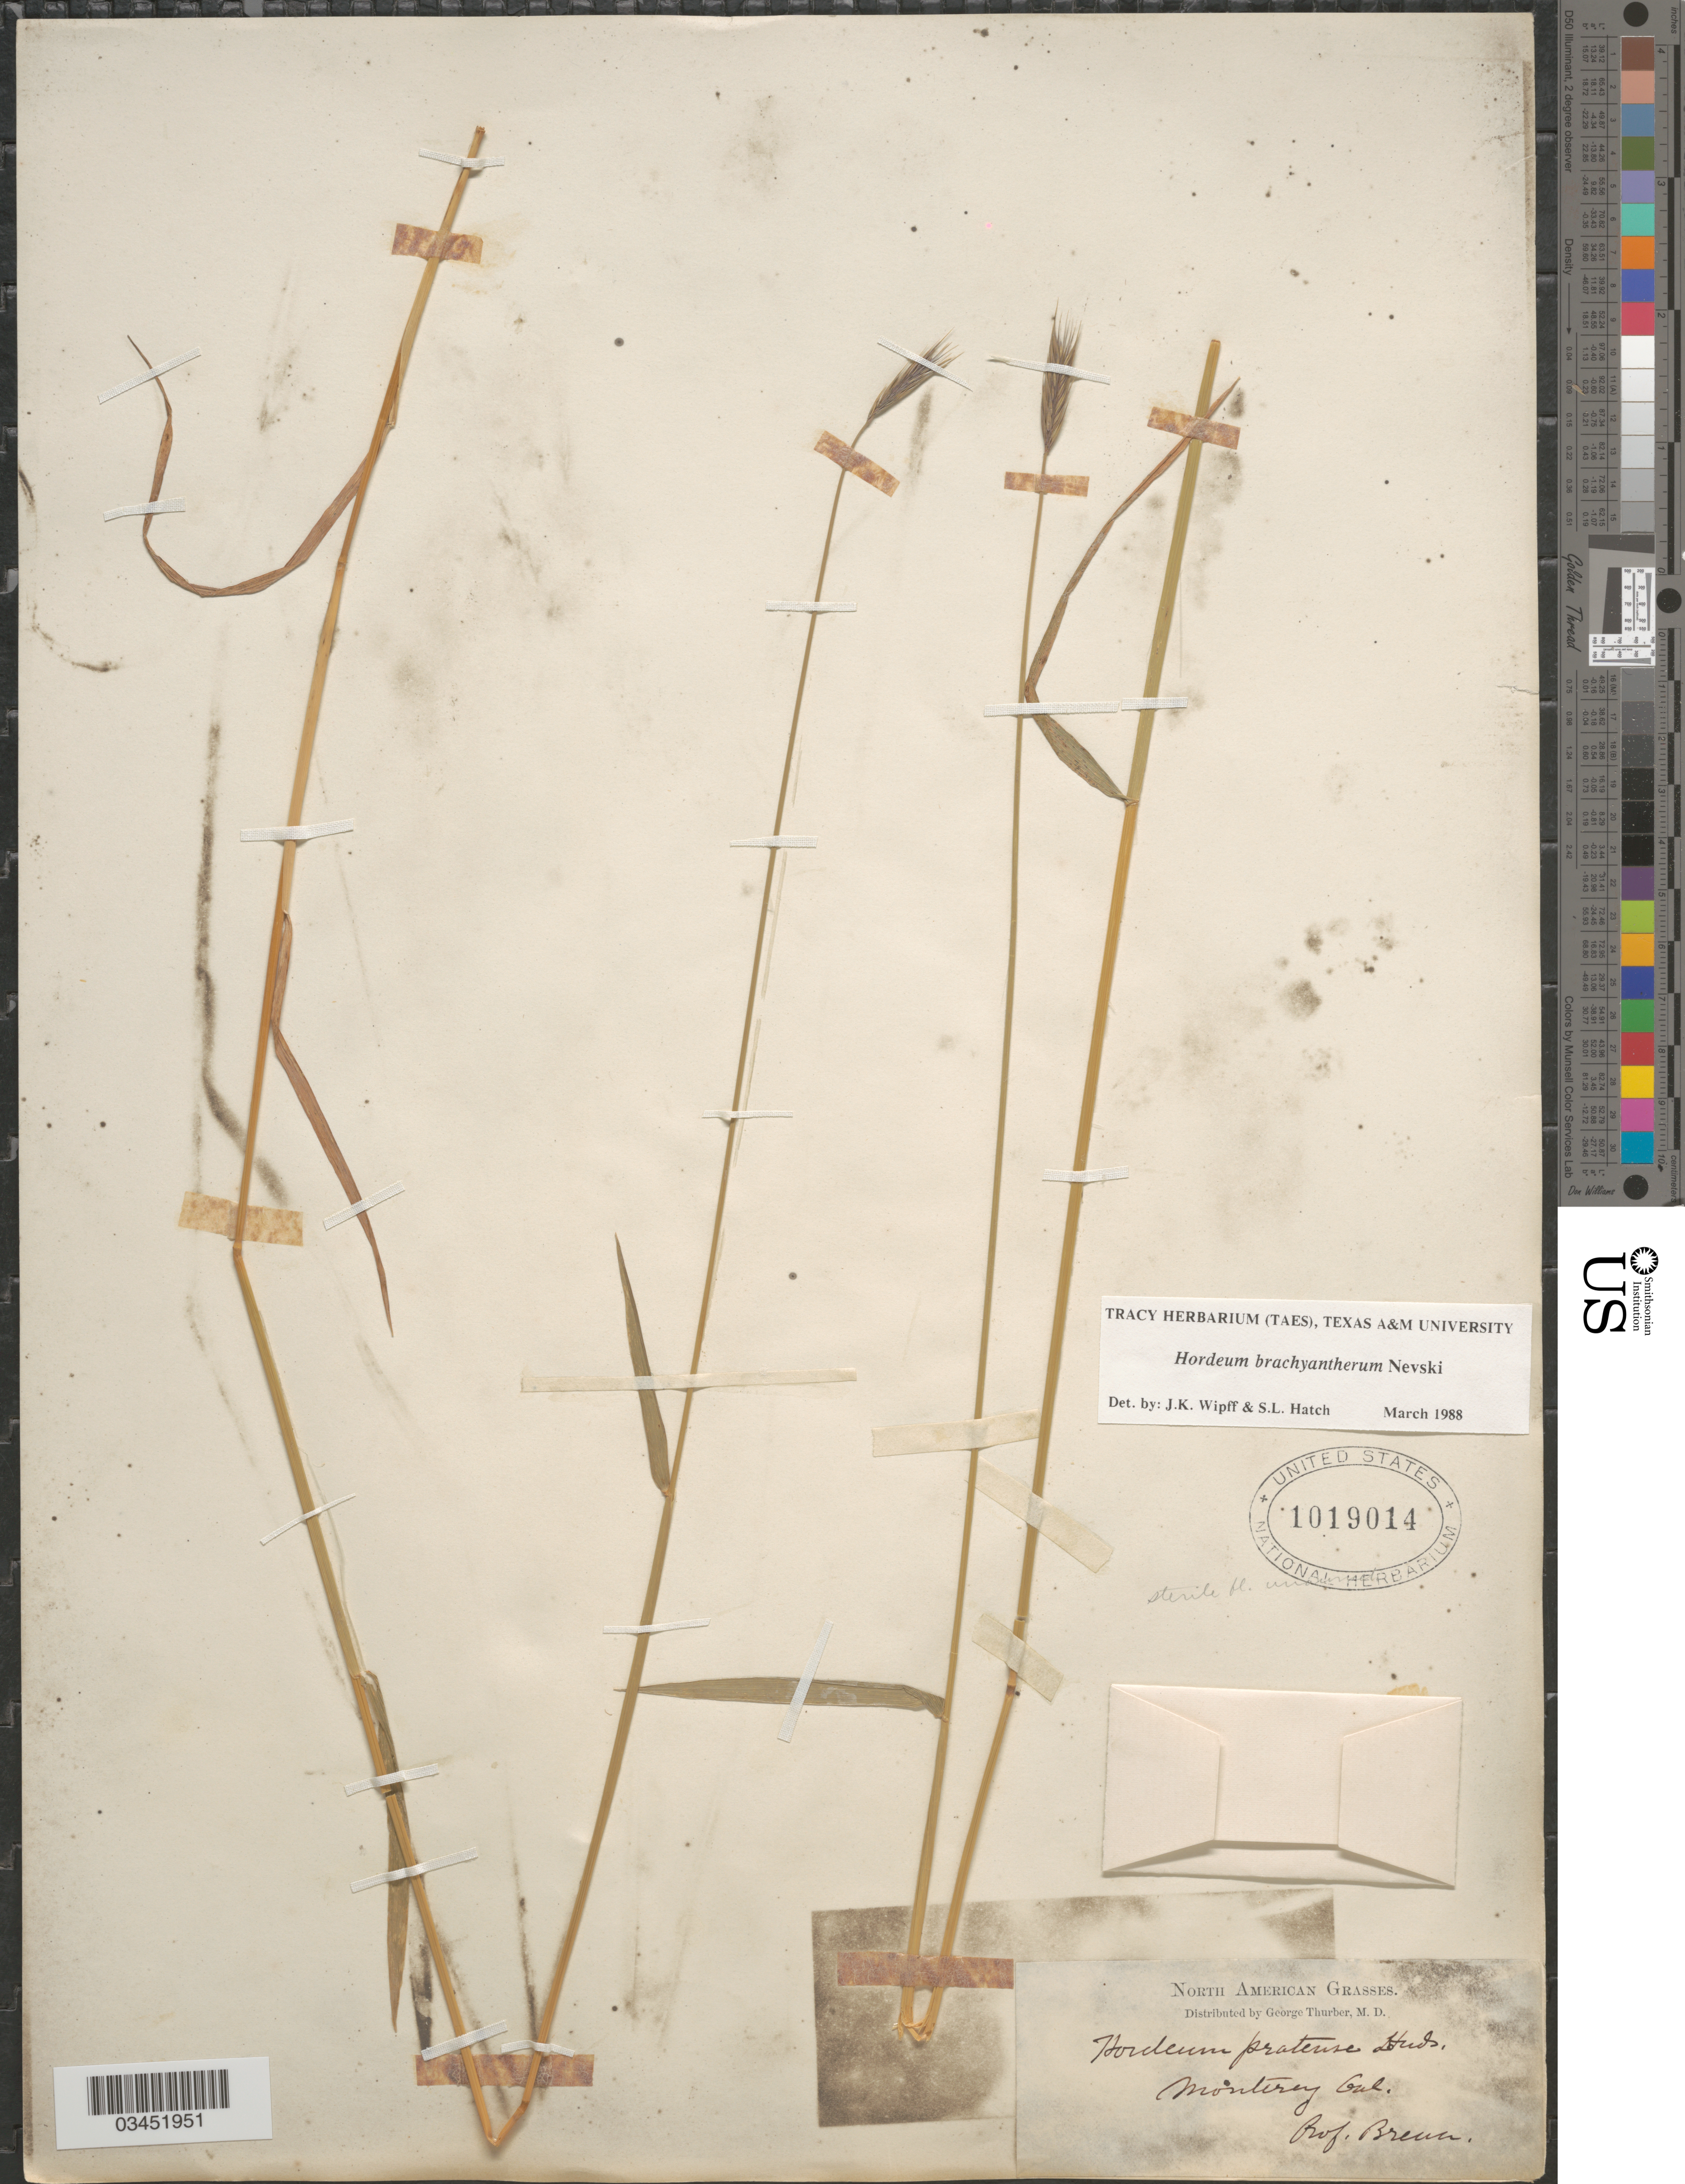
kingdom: Plantae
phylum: Tracheophyta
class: Liliopsida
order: Poales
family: Poaceae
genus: Hordeum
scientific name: Hordeum brachyantherum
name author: Nevski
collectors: Brener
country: United States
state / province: California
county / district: Monterey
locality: Monterey.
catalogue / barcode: US 1019014